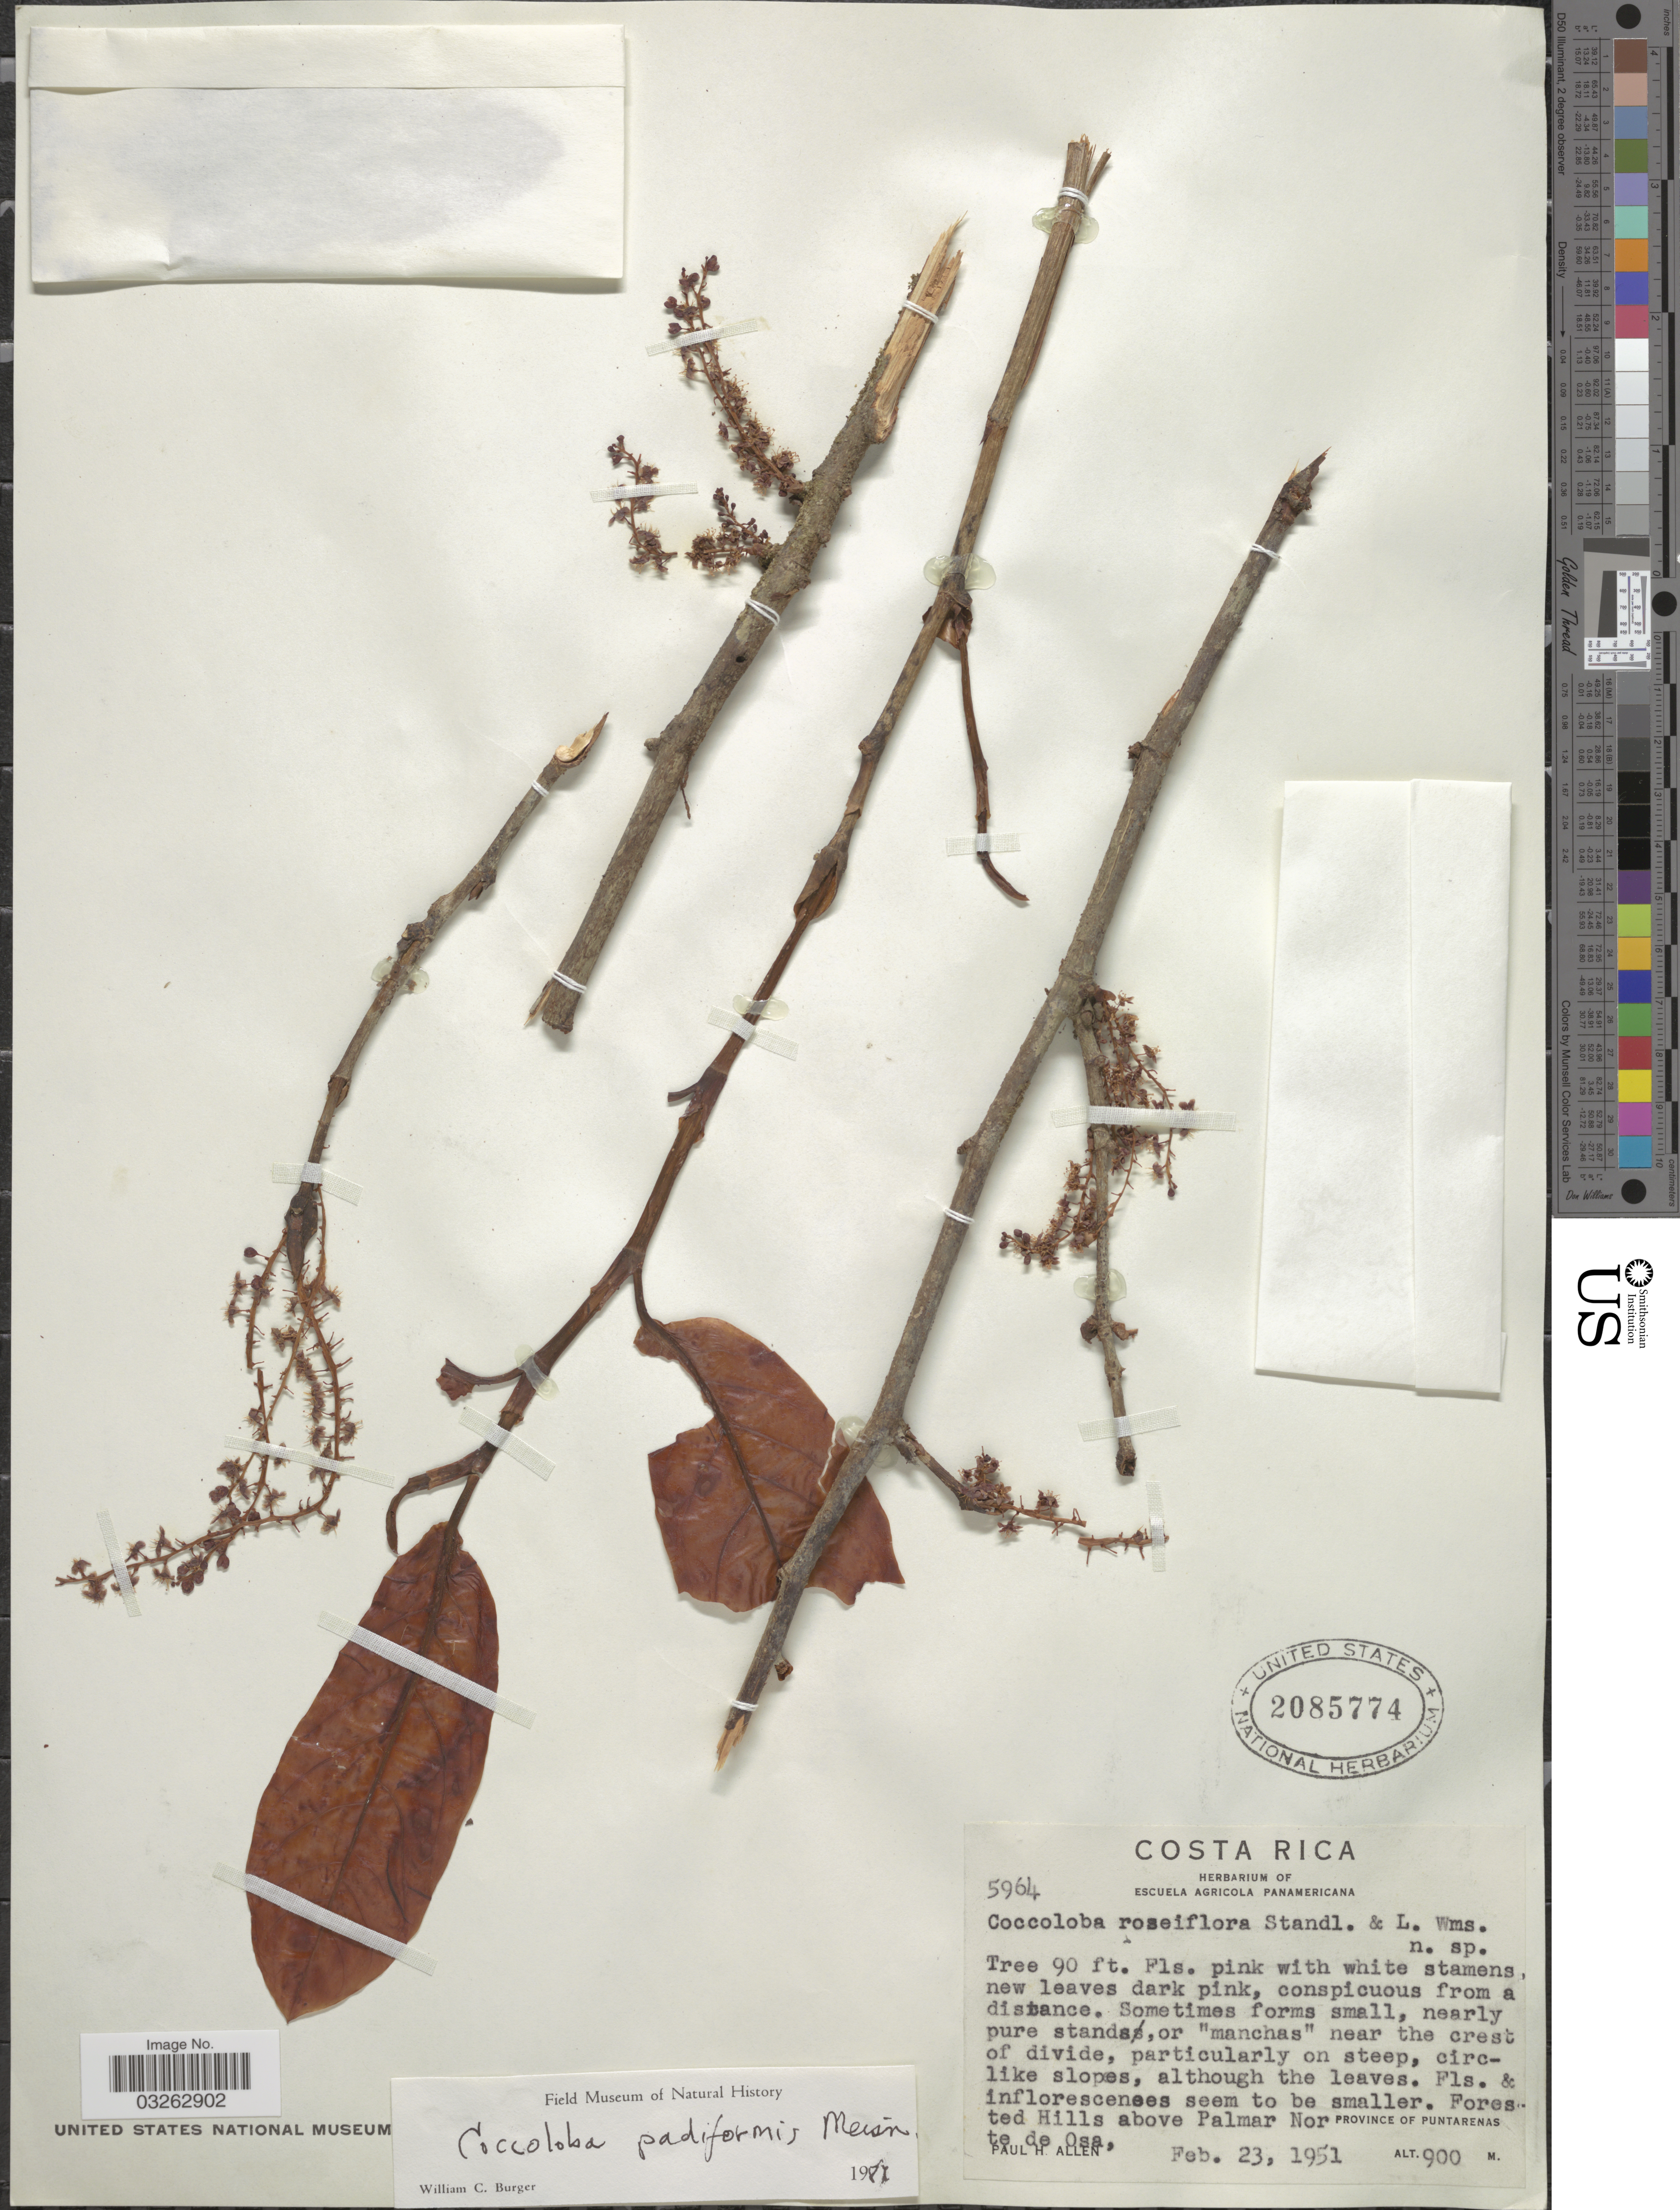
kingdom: Plantae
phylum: Tracheophyta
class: Magnoliopsida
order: Caryophyllales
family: Polygonaceae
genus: Coccoloba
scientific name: Coccoloba padiformis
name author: Meisn.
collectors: P. H. Allen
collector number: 5964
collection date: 1951-02-23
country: Costa Rica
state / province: Puntarenas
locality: Forested Hills above Palmar Norte de Osa.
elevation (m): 900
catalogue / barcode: US 2085774